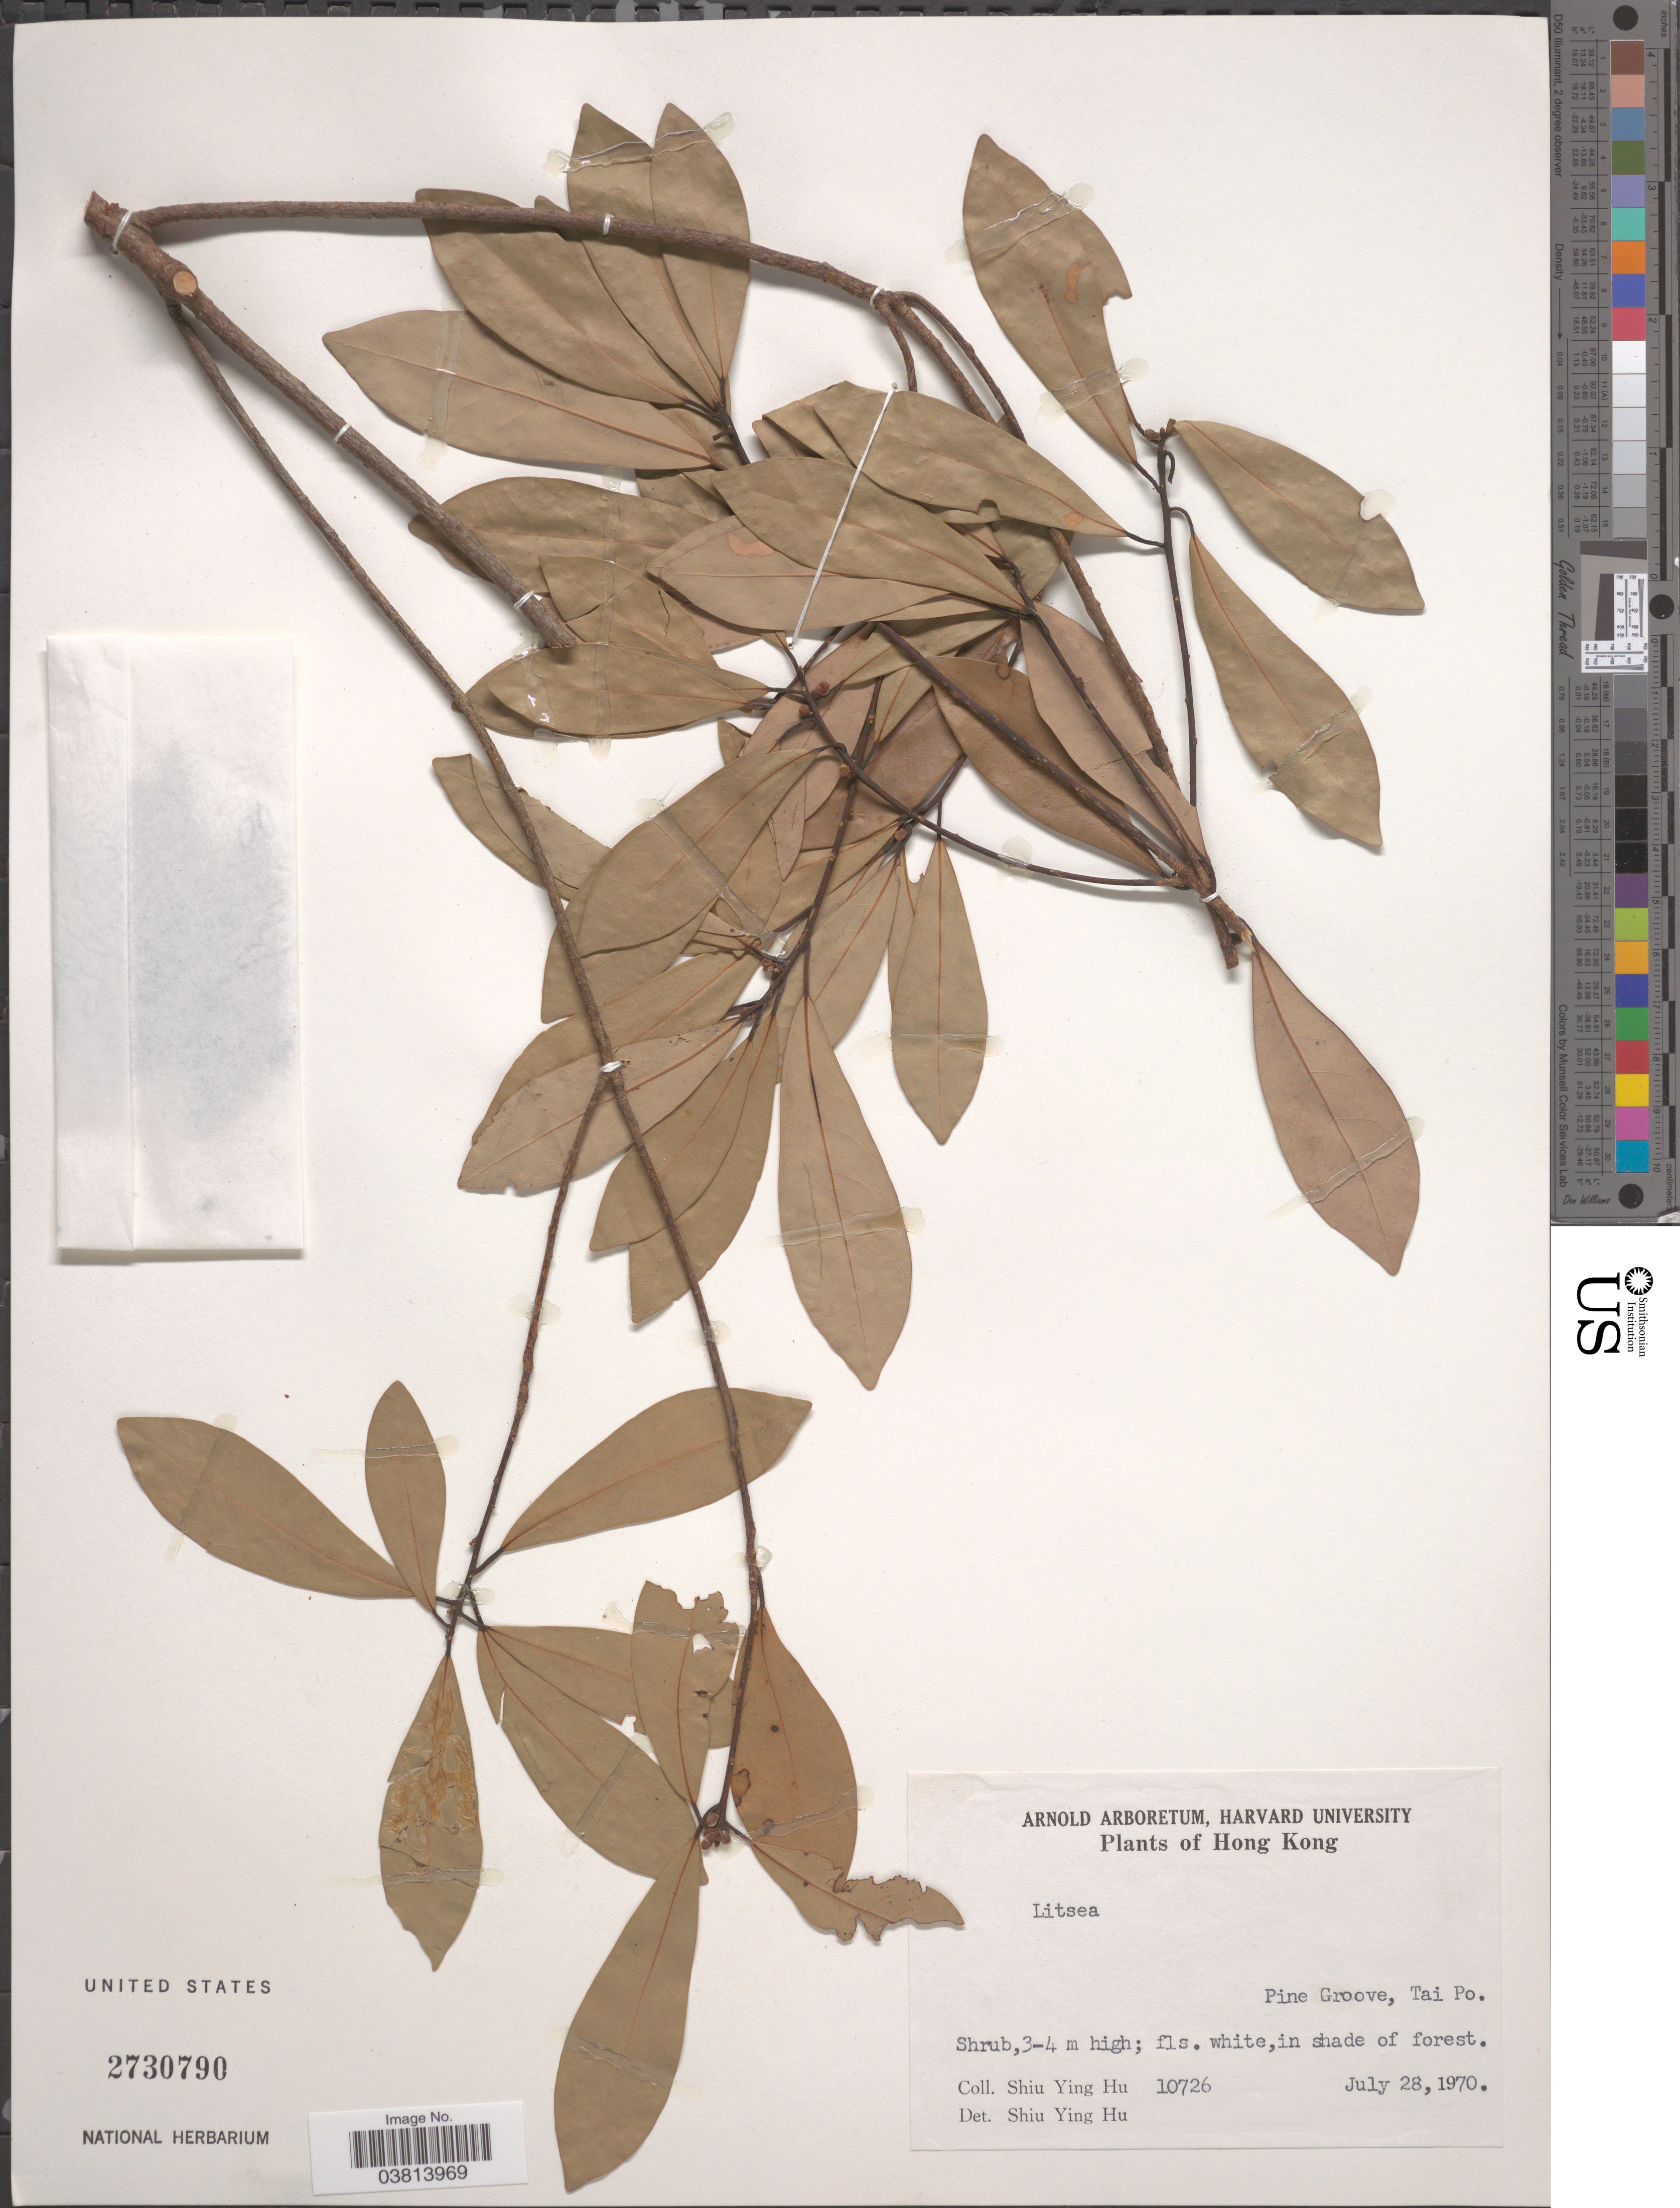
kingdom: Plantae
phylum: Tracheophyta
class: Magnoliopsida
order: Laurales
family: Lauraceae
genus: Litsea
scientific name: Litsea sp.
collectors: S. Y. Hu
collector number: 10726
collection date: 1970-07-28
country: China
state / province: Hong Kong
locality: Pine Groove, Tai Po.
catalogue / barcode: US 2730790